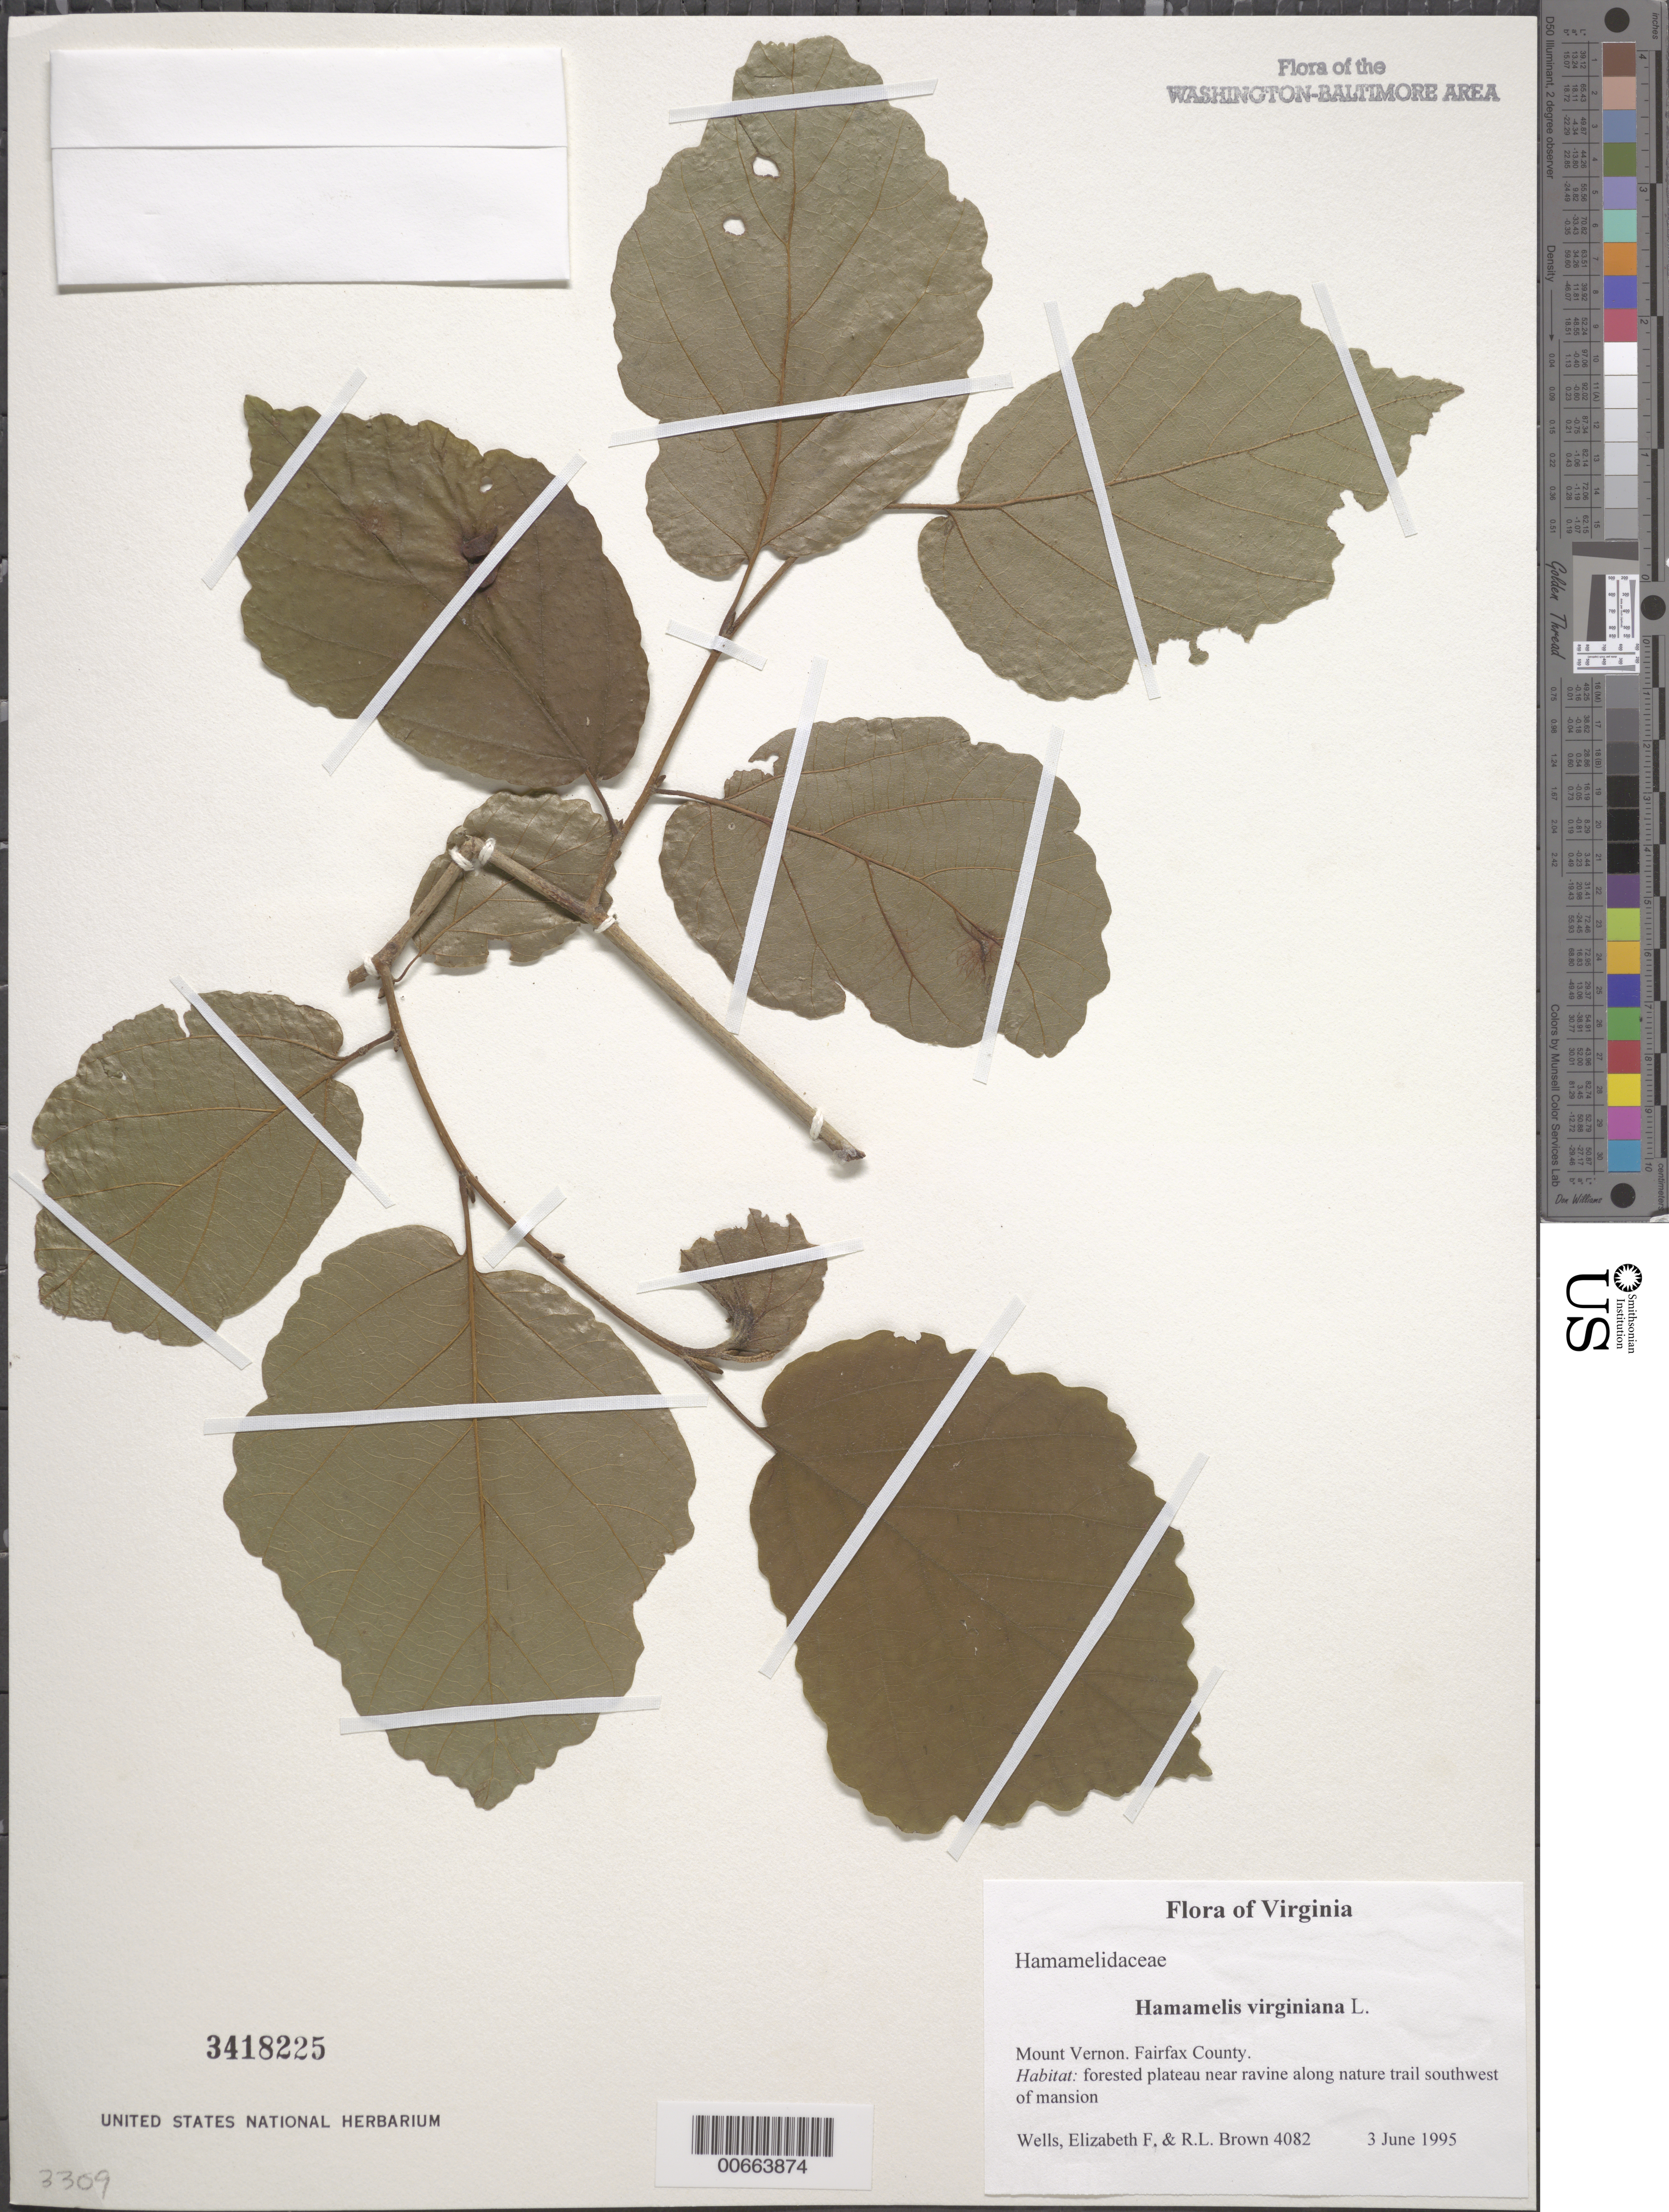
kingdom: Plantae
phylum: Tracheophyta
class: Magnoliopsida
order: Saxifragales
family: Hamamelidaceae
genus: Hamamelis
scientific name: Hamamelis virginiana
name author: L.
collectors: E. F. Wells & R. L. Brown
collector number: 4082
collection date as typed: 03 Jun 1995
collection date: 1995-06-03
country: United States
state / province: Virginia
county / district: Fairfax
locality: Mount Vernon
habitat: forested plateau near ravine along nature trail southwest of mansion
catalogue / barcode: US 3418225